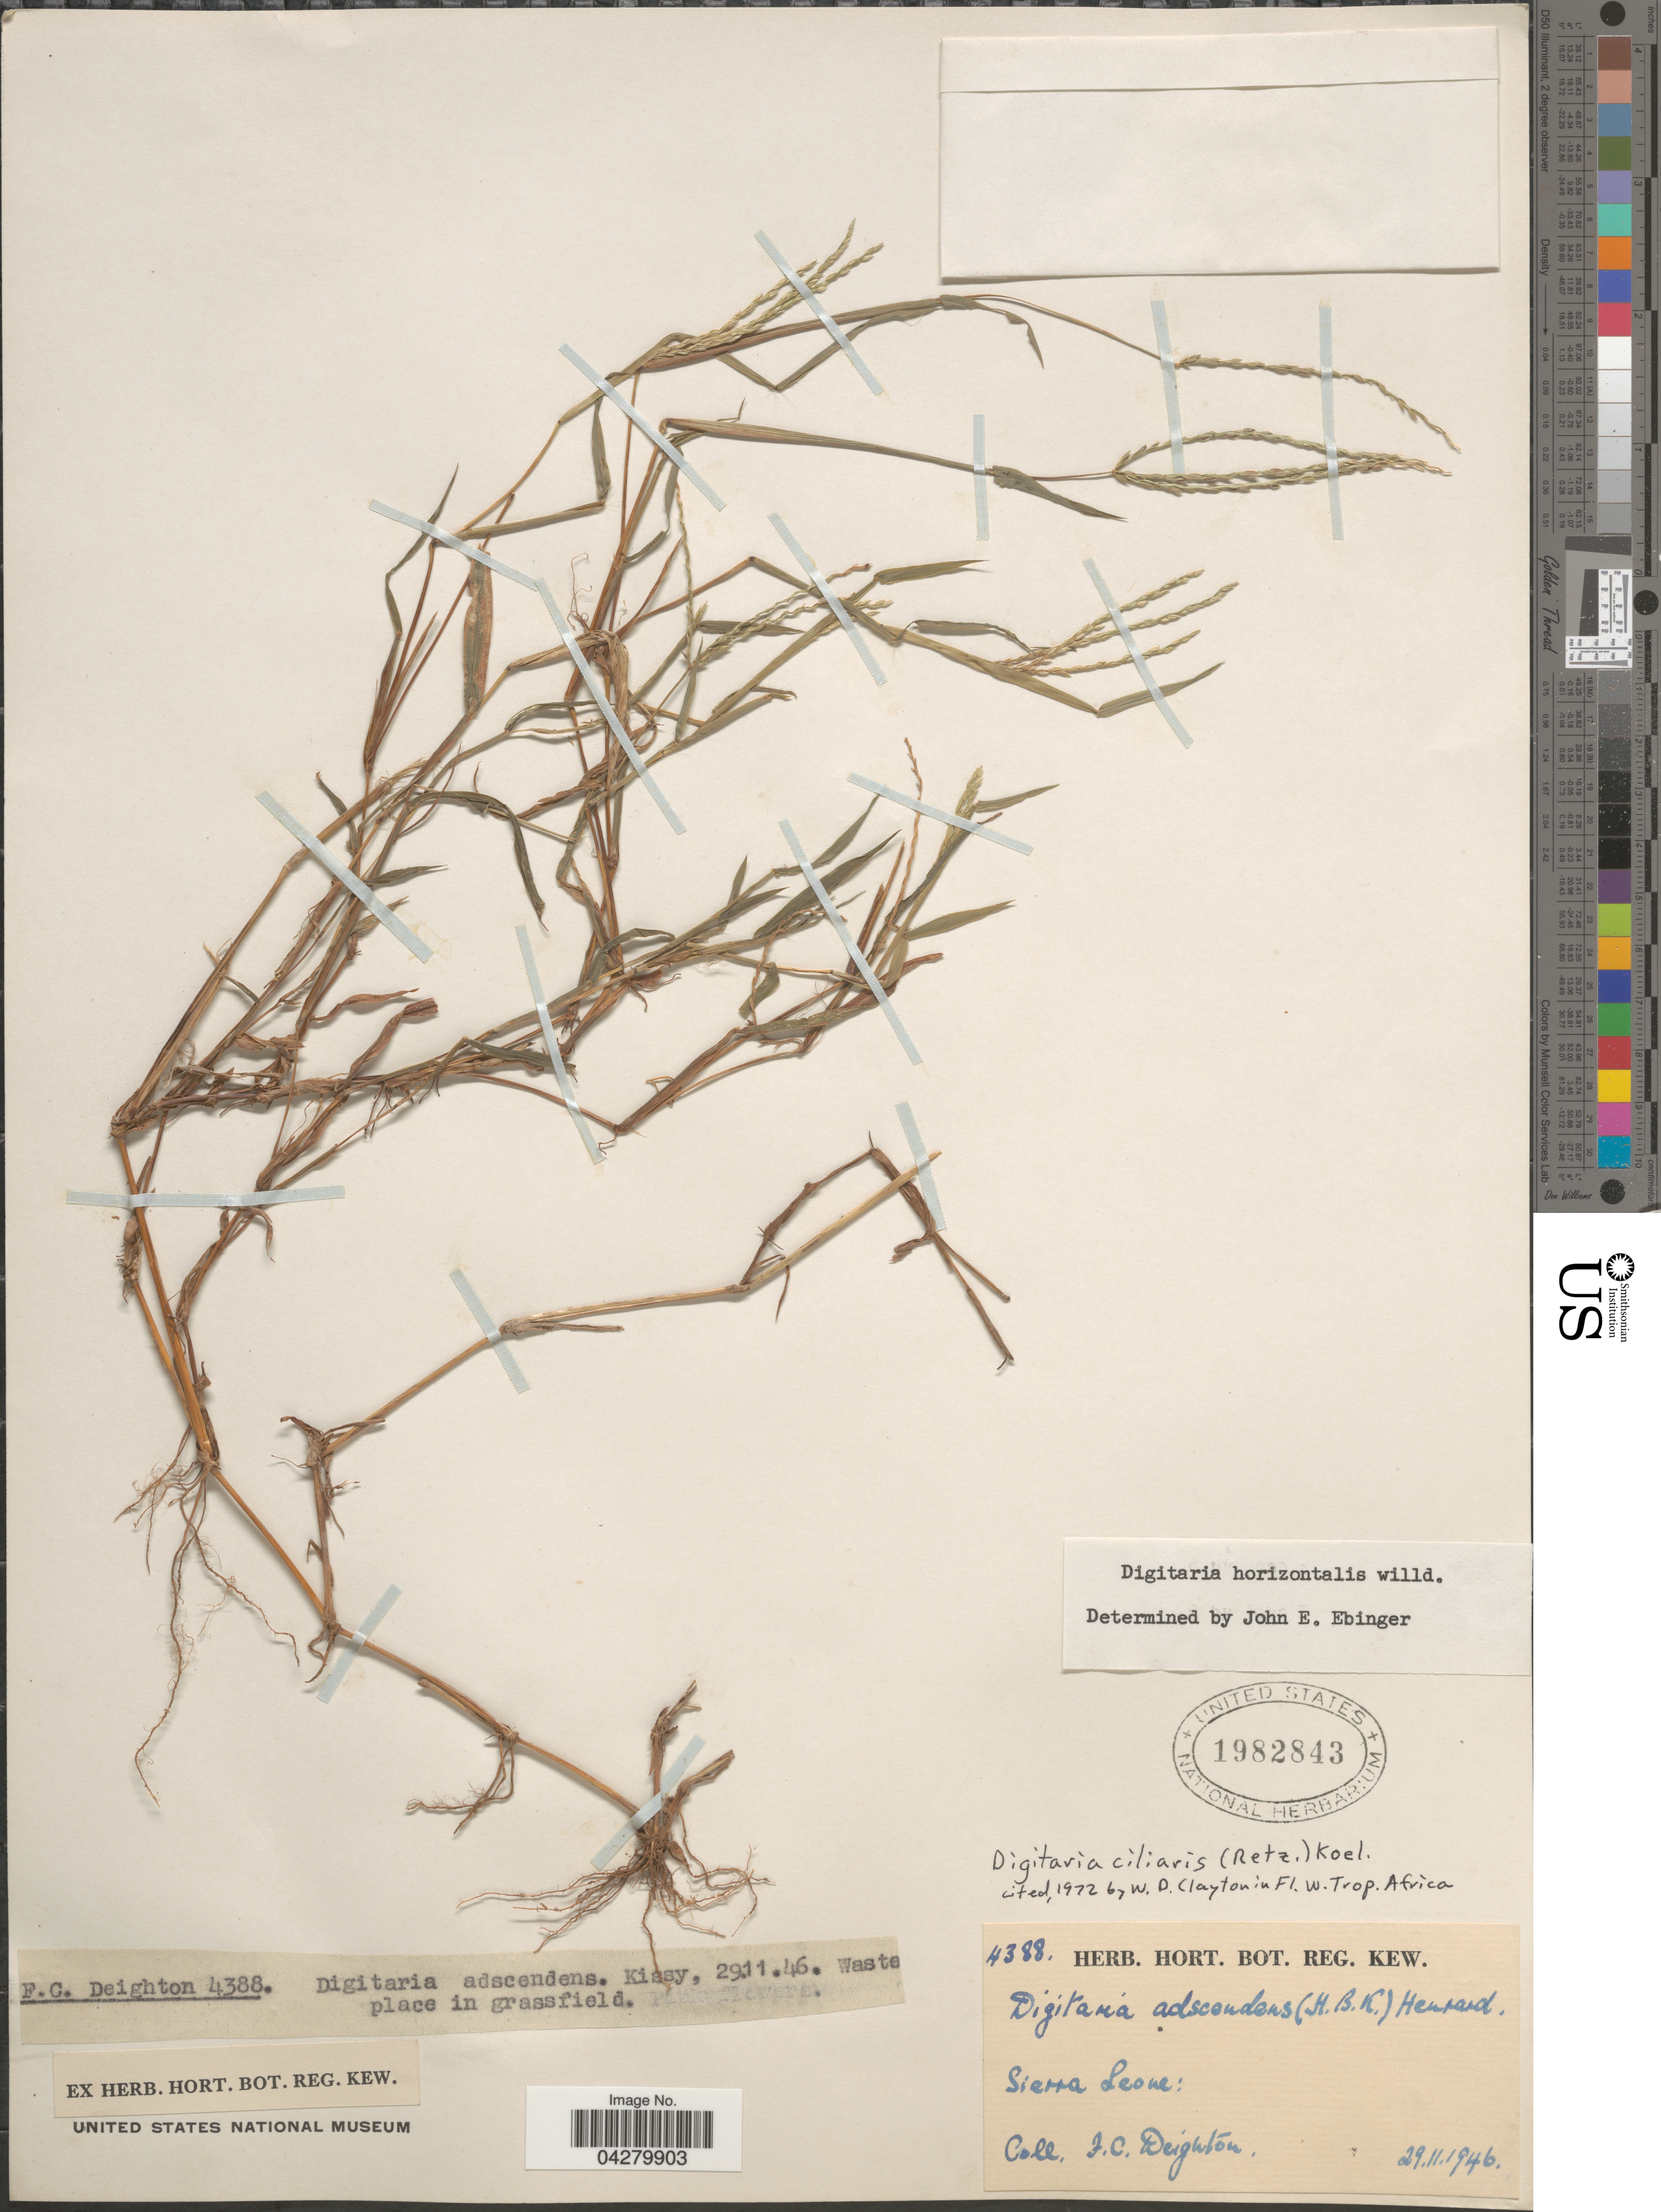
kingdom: Plantae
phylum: Tracheophyta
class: Liliopsida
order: Poales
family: Poaceae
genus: Digitaria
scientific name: Digitaria ciliaris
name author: (Retz.) Koeler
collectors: F. Deighton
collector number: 4388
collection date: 1946-11-29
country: Sierra Leone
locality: Kissy.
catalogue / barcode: US 1982843